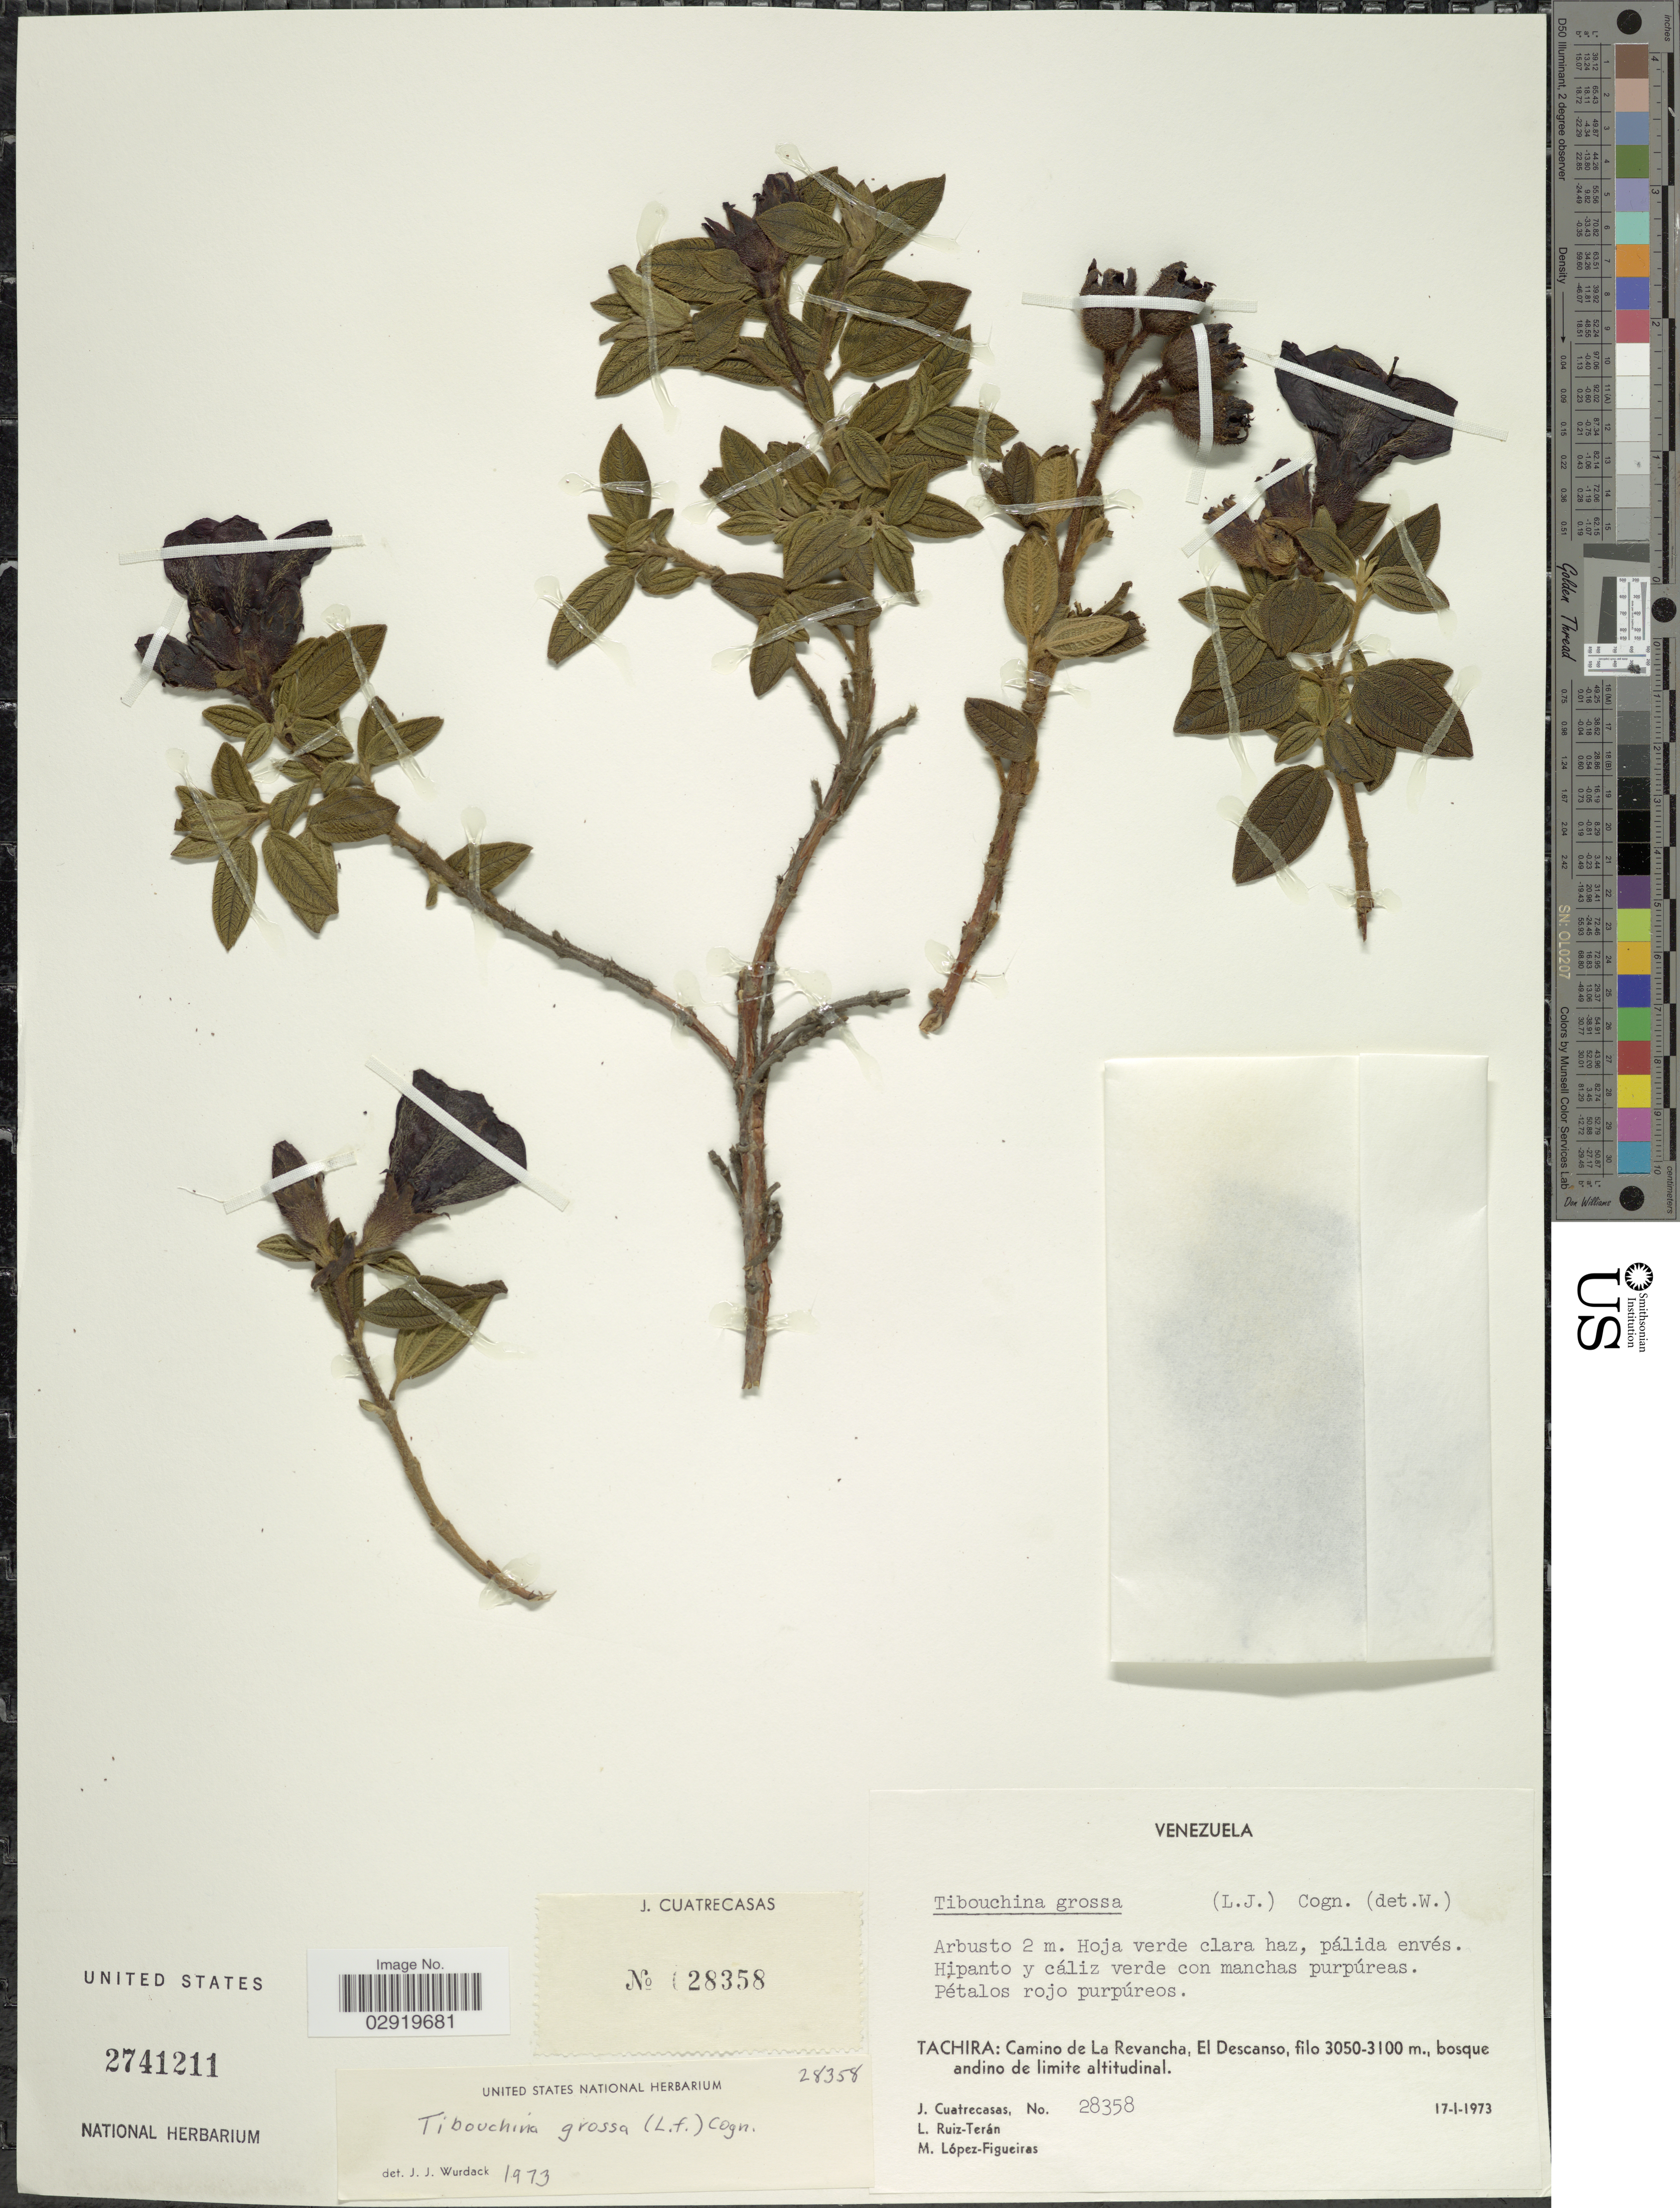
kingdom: Plantae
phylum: Tracheophyta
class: Magnoliopsida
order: Myrtales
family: Melastomataceae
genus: Chaetogastra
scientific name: Chaetogastra grossa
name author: (L. f.) P.J.F. Guim. & Michelang.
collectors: J. Cuatrecasas, L. E. Ruíz-Terán & M. López Figueiras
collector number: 28358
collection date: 1973-01-17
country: Venezuela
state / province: Tachira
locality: Camino de La Revancha, El Descanso.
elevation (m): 3050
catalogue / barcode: US 2741211